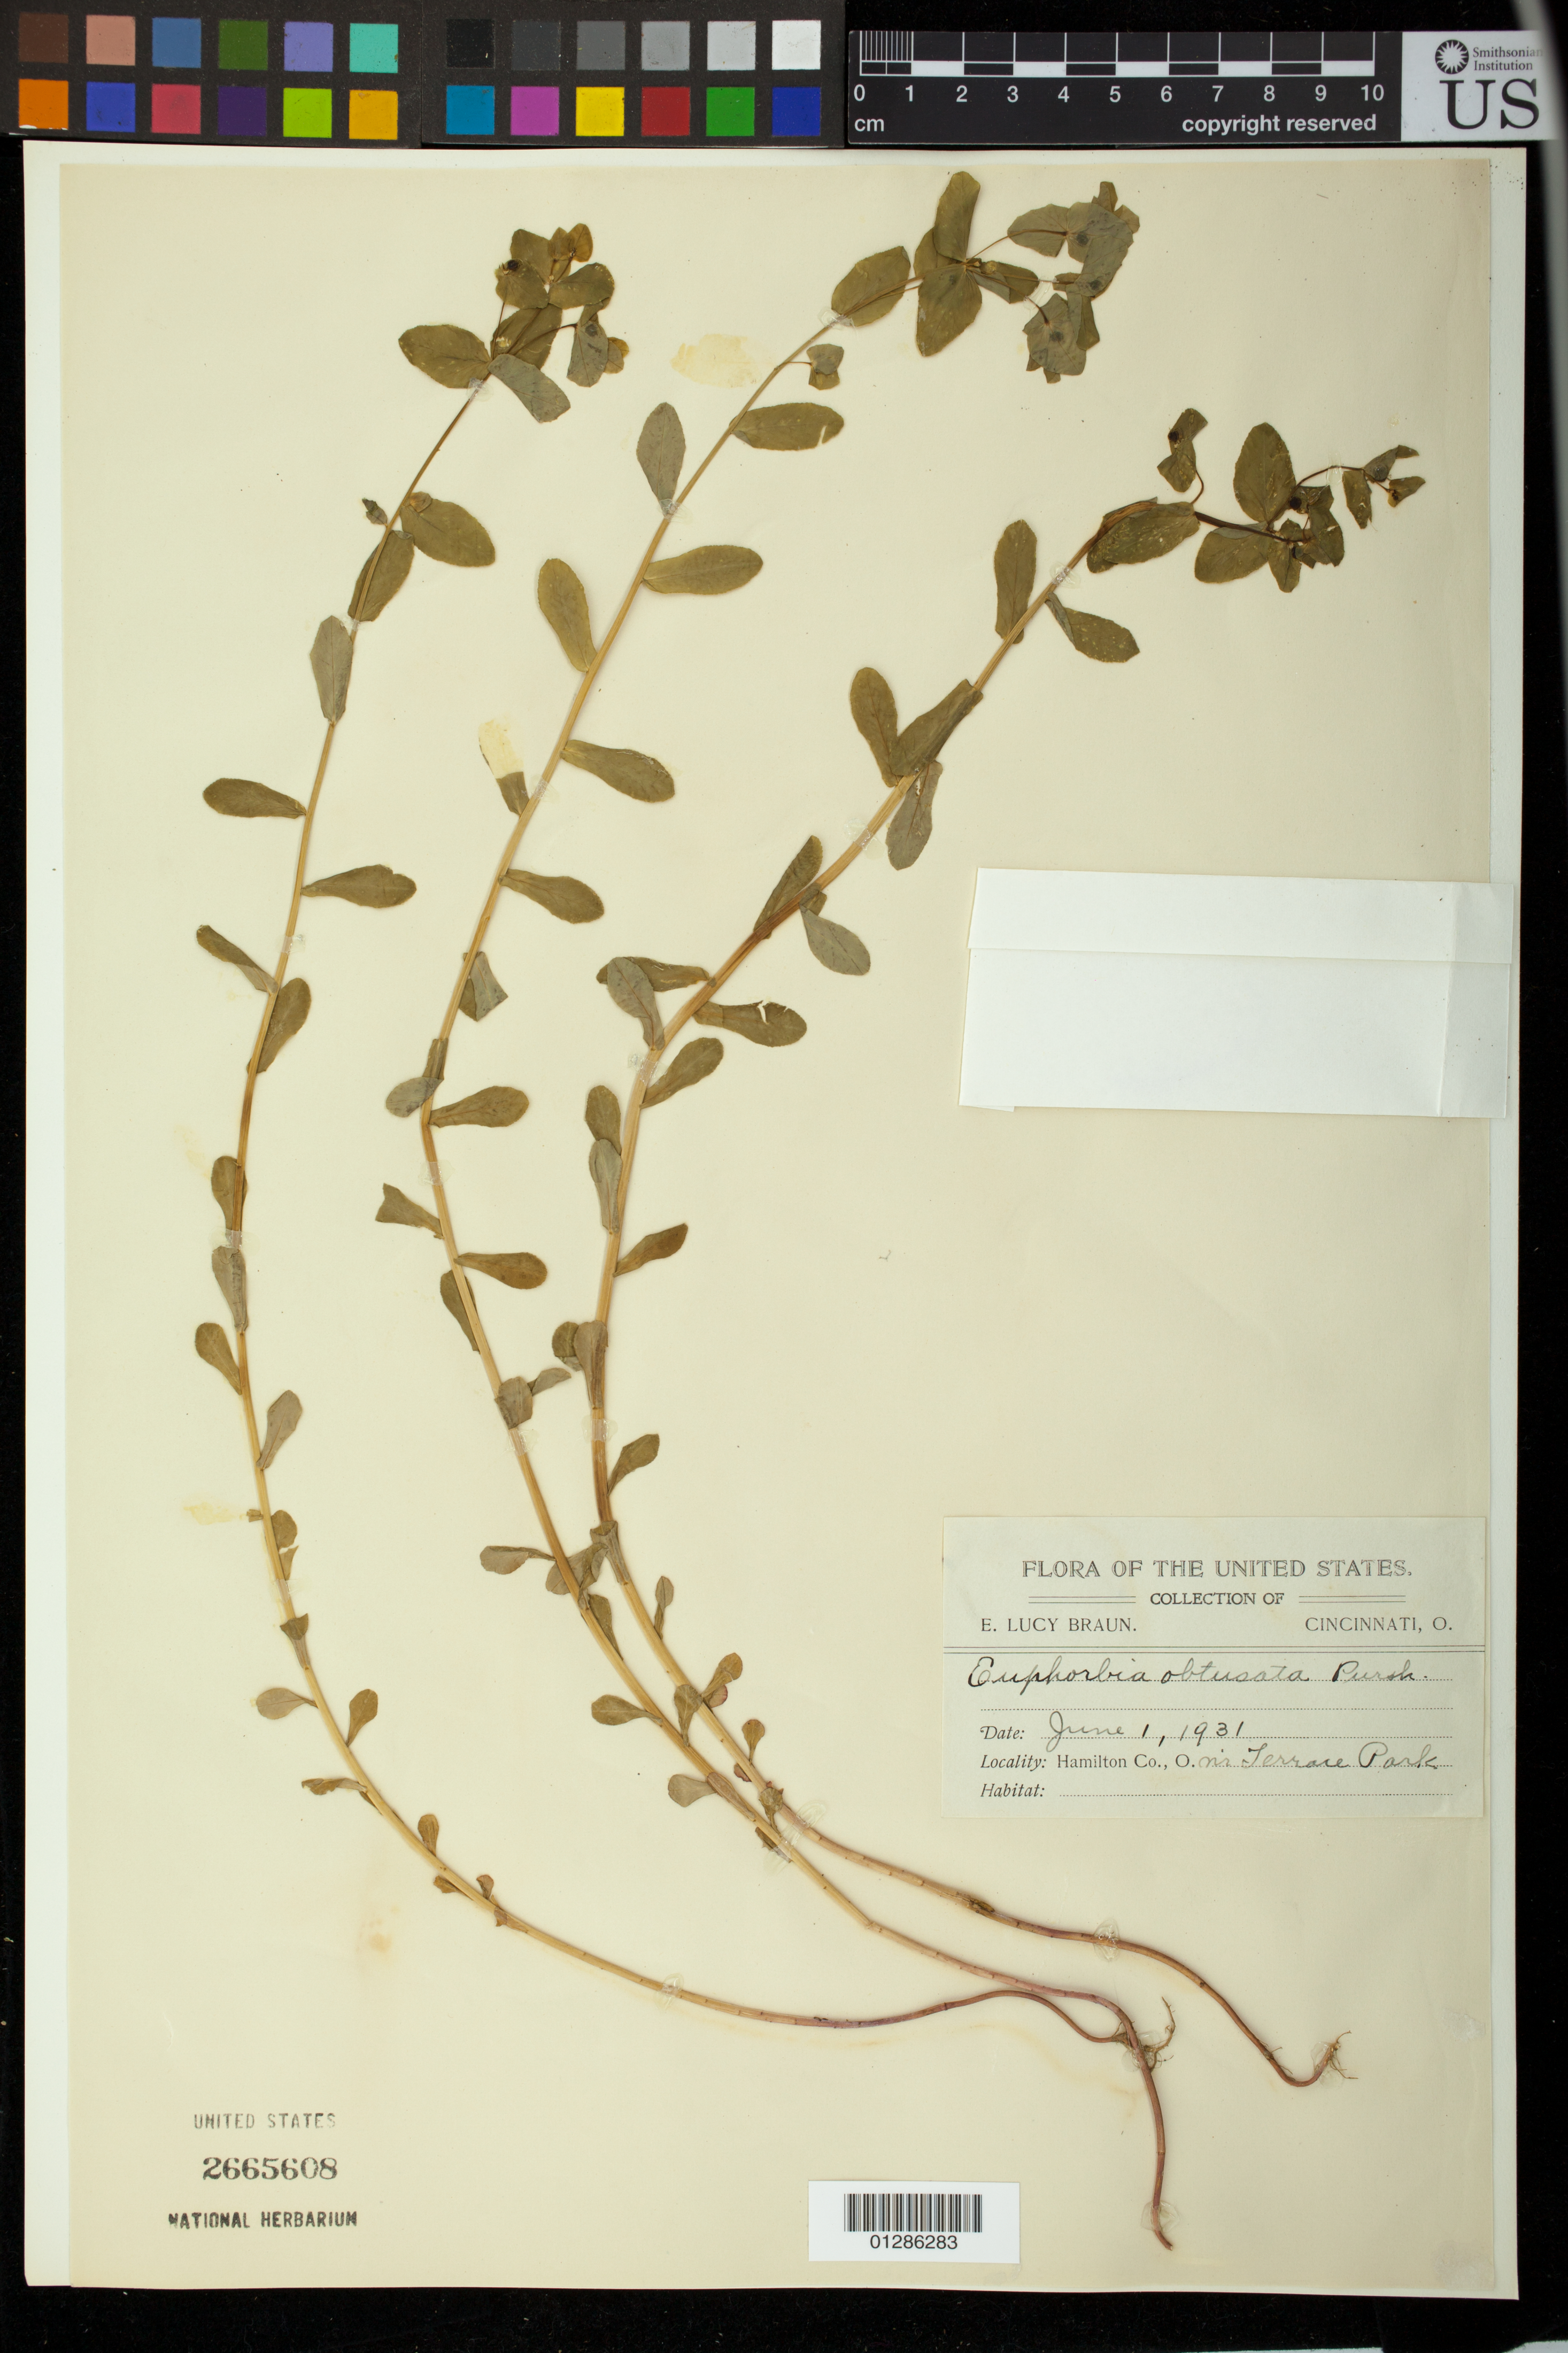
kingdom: Plantae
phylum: Tracheophyta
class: Magnoliopsida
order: Malpighiales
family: Euphorbiaceae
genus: Euphorbia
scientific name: Euphorbia spathulata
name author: Lam.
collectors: E. L. Braun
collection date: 1931-06-01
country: United States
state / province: Ohio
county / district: Hamilton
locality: nr Terrace Park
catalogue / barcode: US 2665608